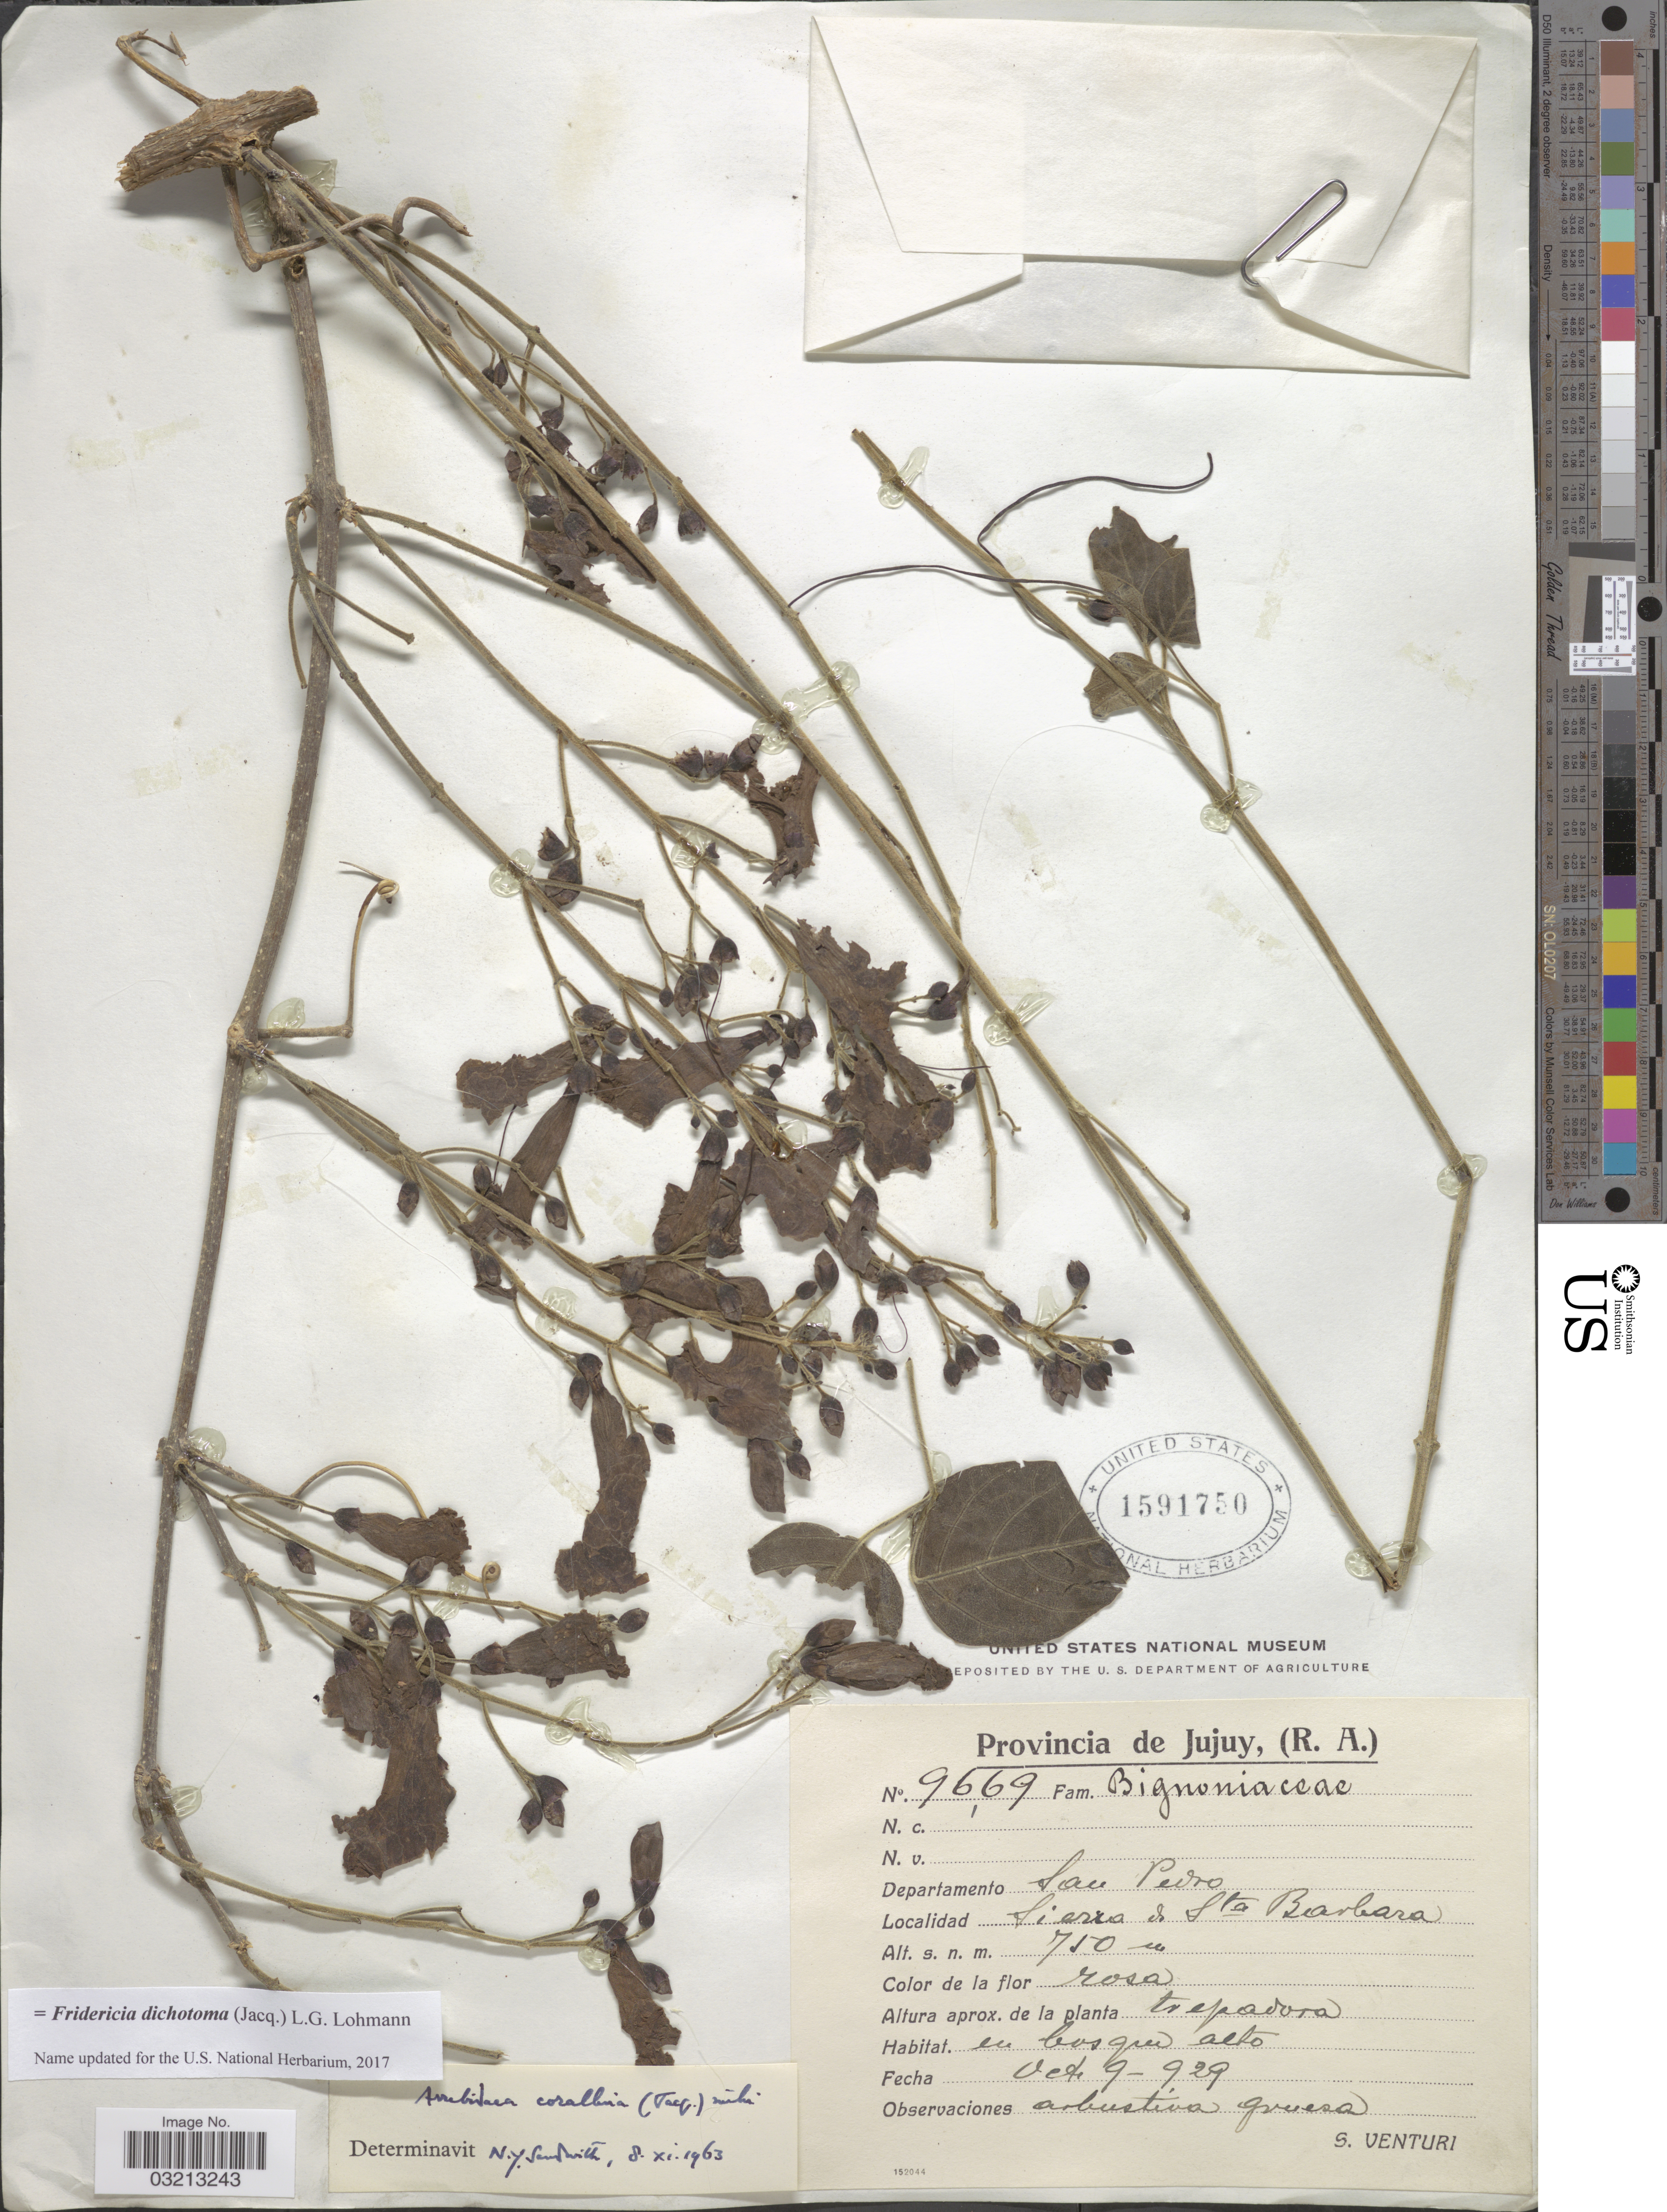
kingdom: Plantae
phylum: Tracheophyta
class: Magnoliopsida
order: Lamiales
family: Bignoniaceae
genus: Fridericia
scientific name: Fridericia dichotoma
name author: (Jacq.) L.G. Lohmann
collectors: S. Venturi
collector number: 9669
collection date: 1929-10-09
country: Argentina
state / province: Jujuy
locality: Departamento San Pedro. Sierra de Sta Barbara.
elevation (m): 750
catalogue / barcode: US 1591750